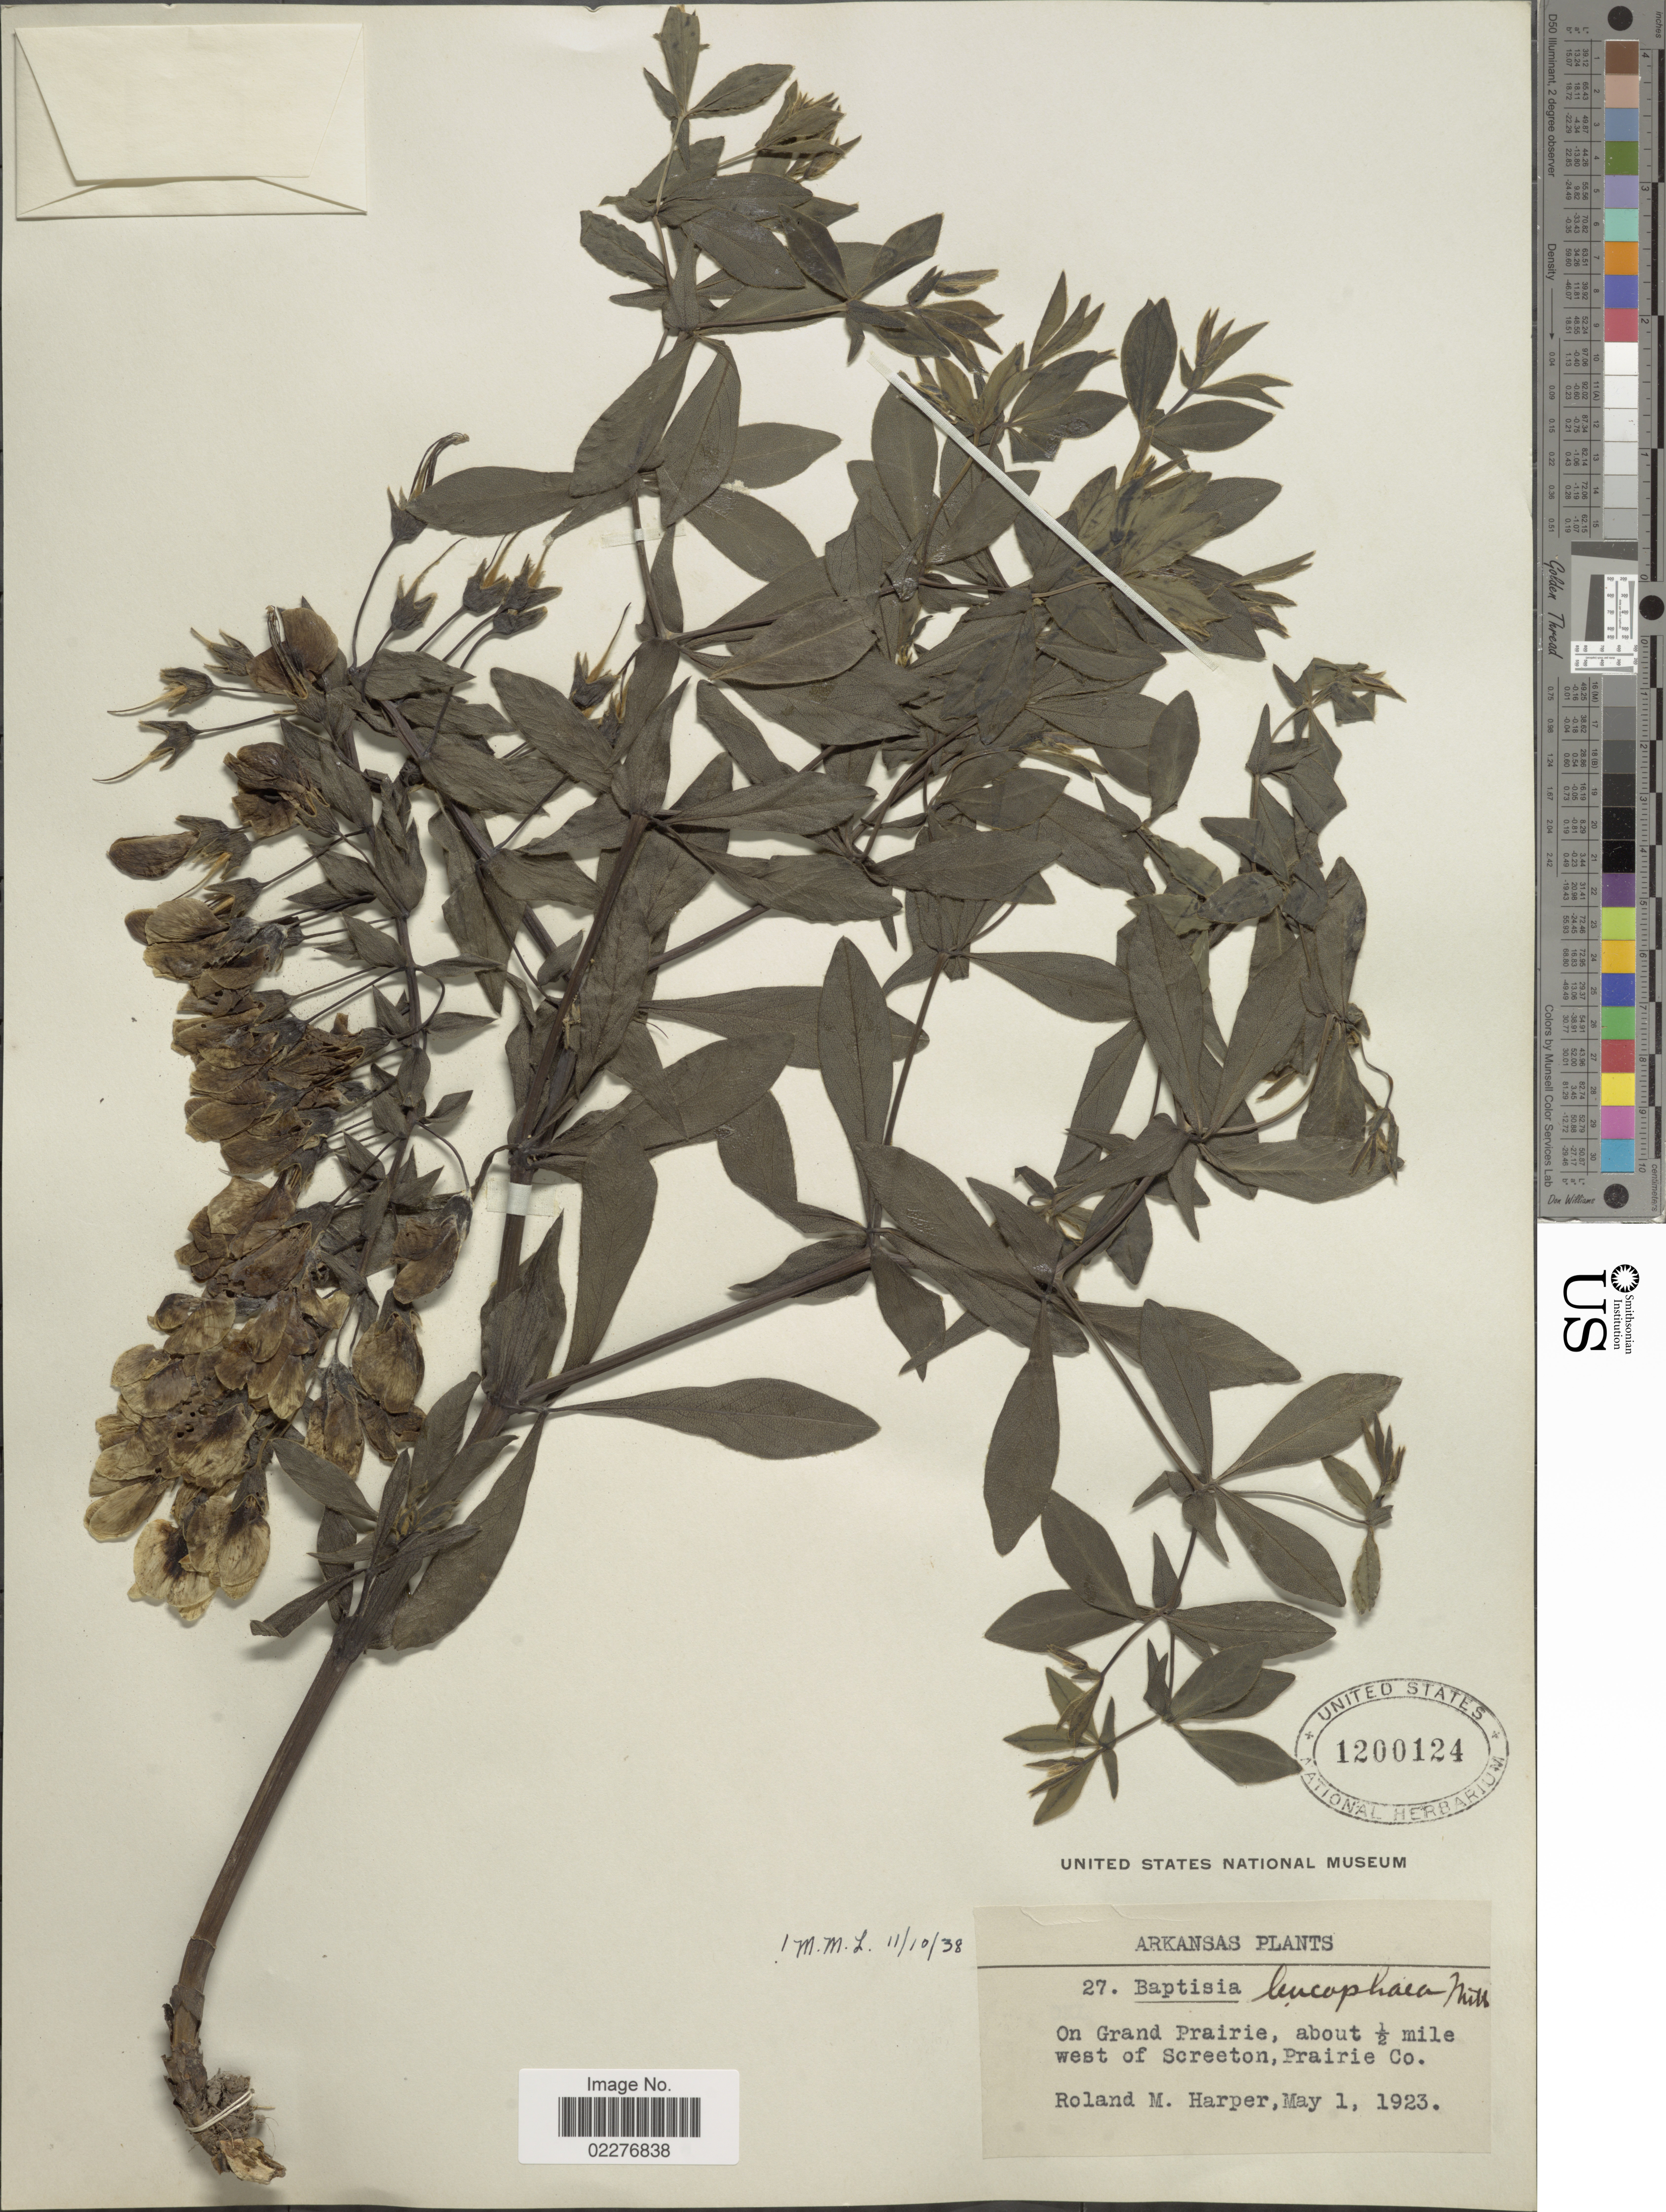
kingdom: Plantae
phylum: Tracheophyta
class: Magnoliopsida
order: Fabales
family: Fabaceae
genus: Baptisia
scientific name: Baptisia leucophaea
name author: Nutt.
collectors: R. M. Harper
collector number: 27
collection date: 1923-05-01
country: United States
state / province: Arkansas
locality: On Grand Prairie, about ½ mile west of Screeton, Prairie Co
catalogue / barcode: US 1200124